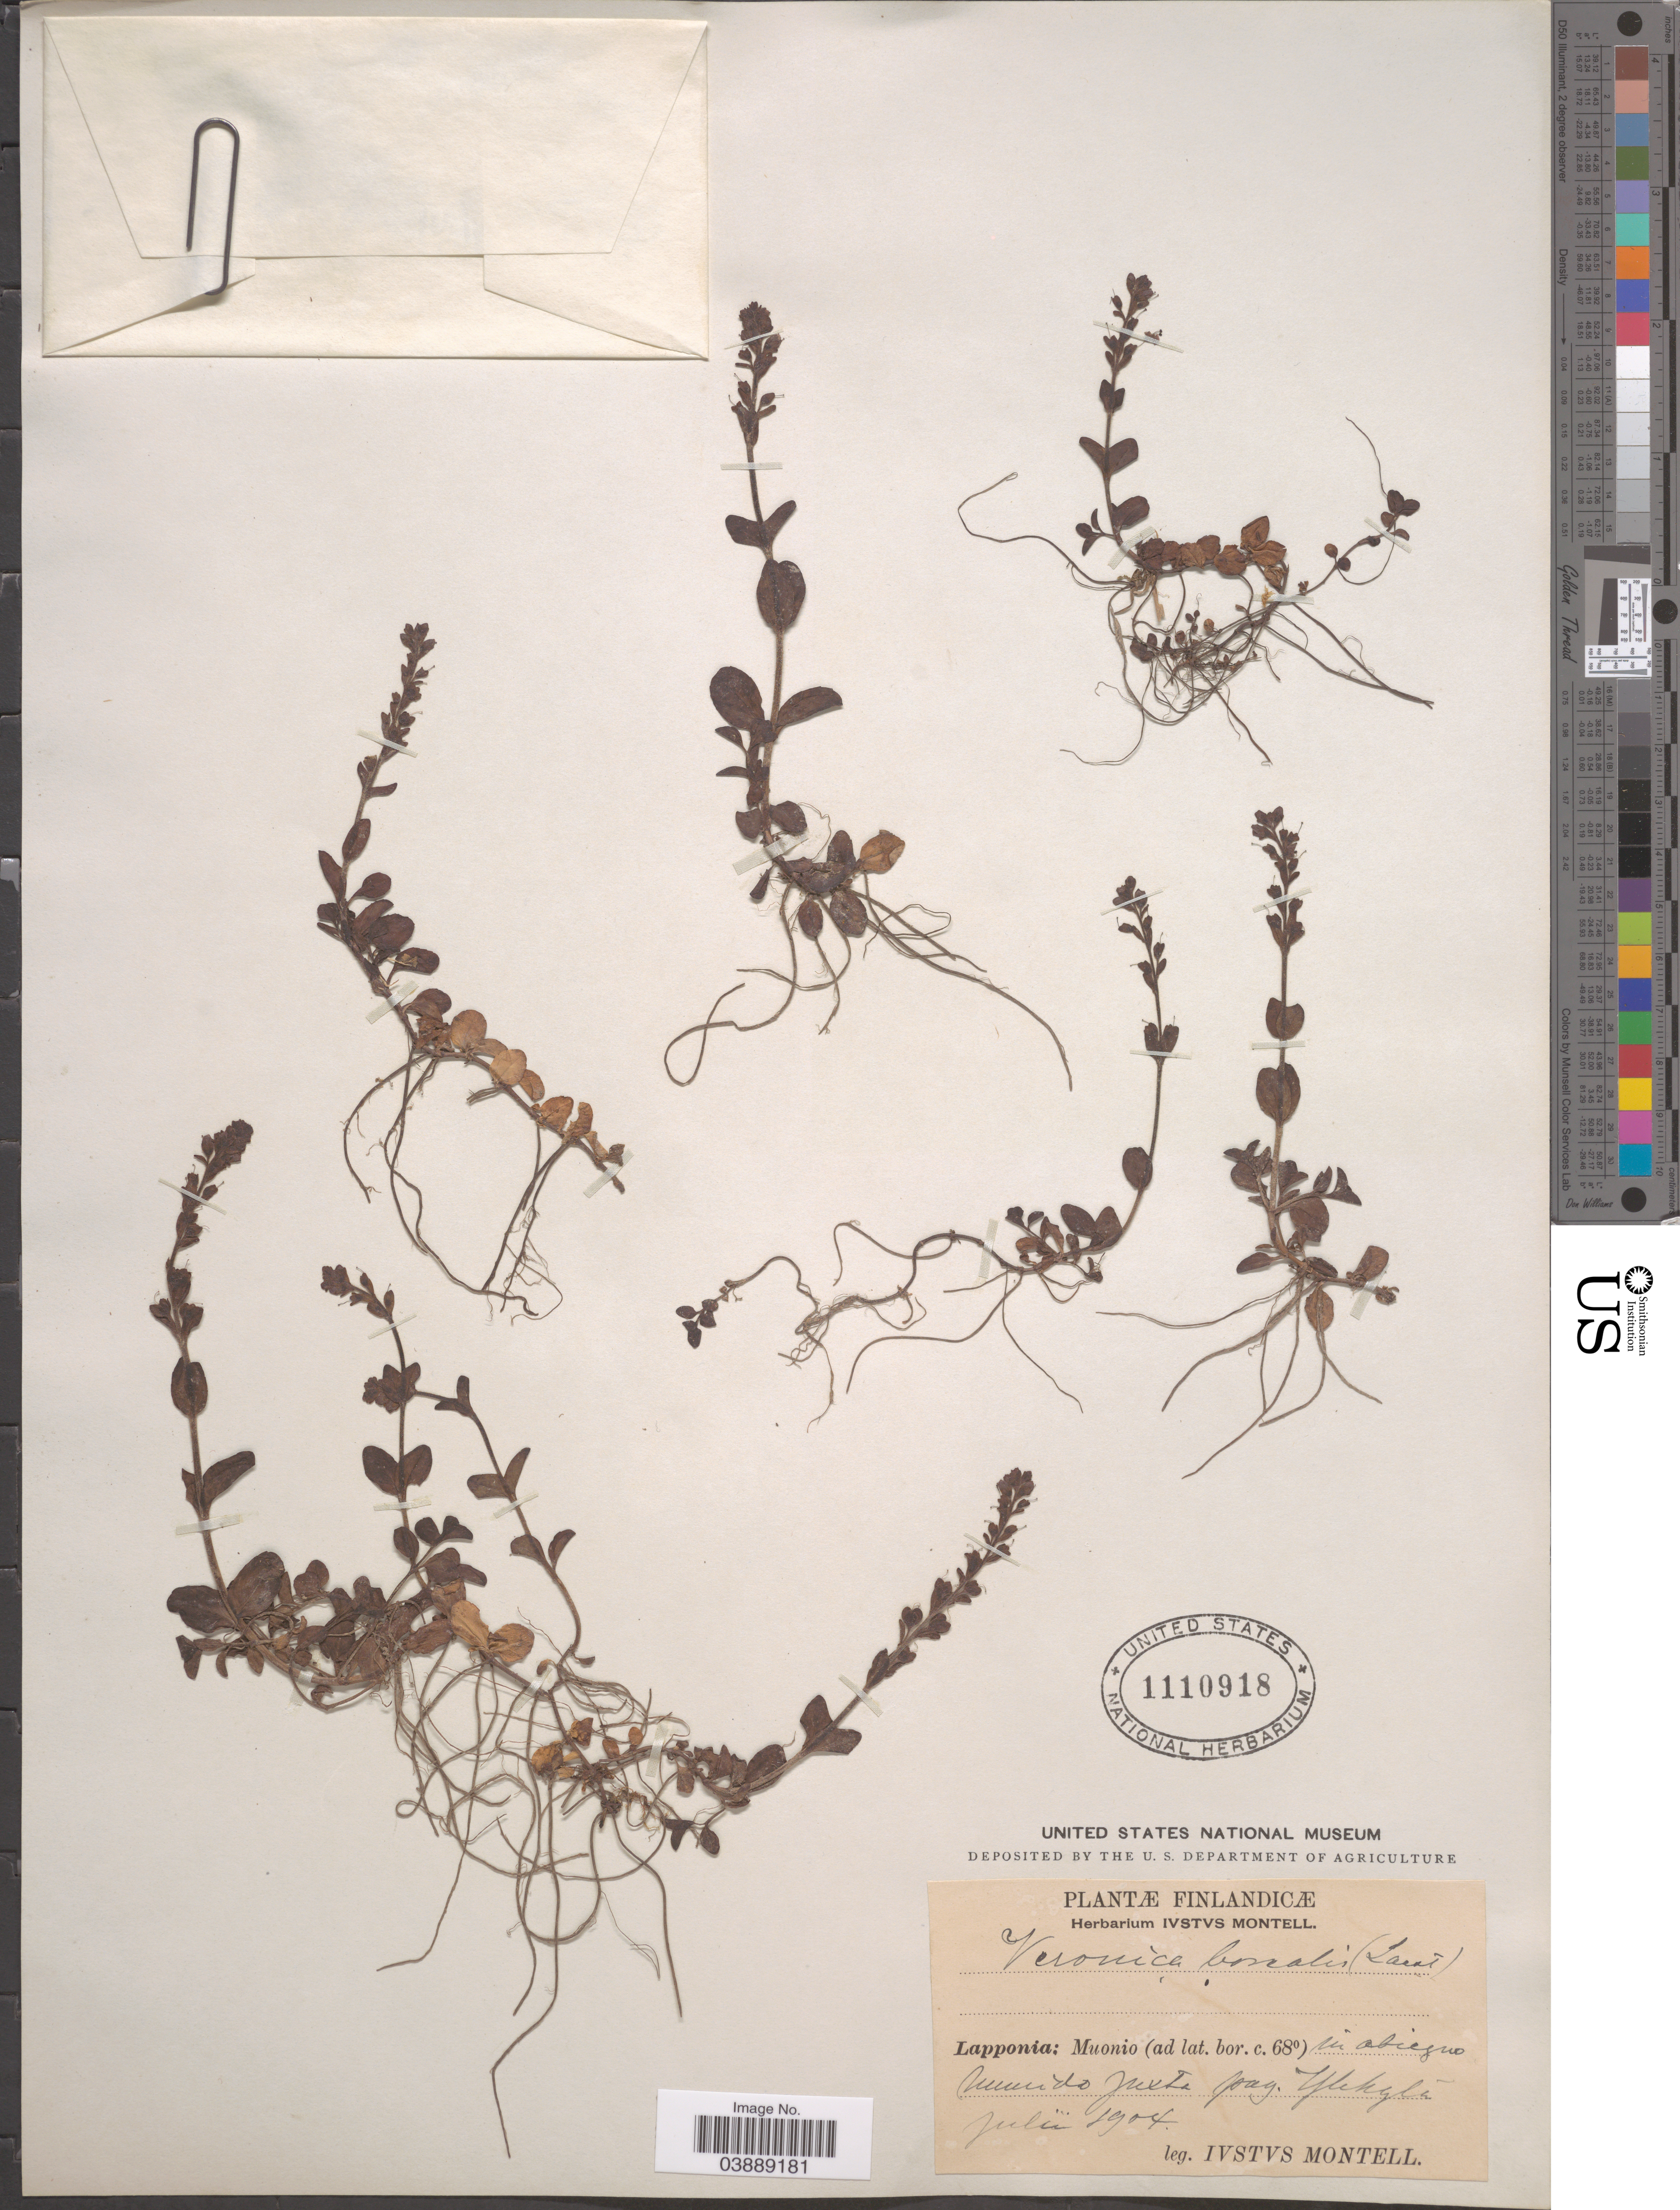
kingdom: Plantae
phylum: Tracheophyta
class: Magnoliopsida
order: Lamiales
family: Plantaginaceae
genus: Veronica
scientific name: Veronica borealis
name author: Laest. ex Hook. f.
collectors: I. Montell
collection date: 1904-07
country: Finland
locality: Finlandicæ. Lapponia: Muonio. X.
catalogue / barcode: US 1110918